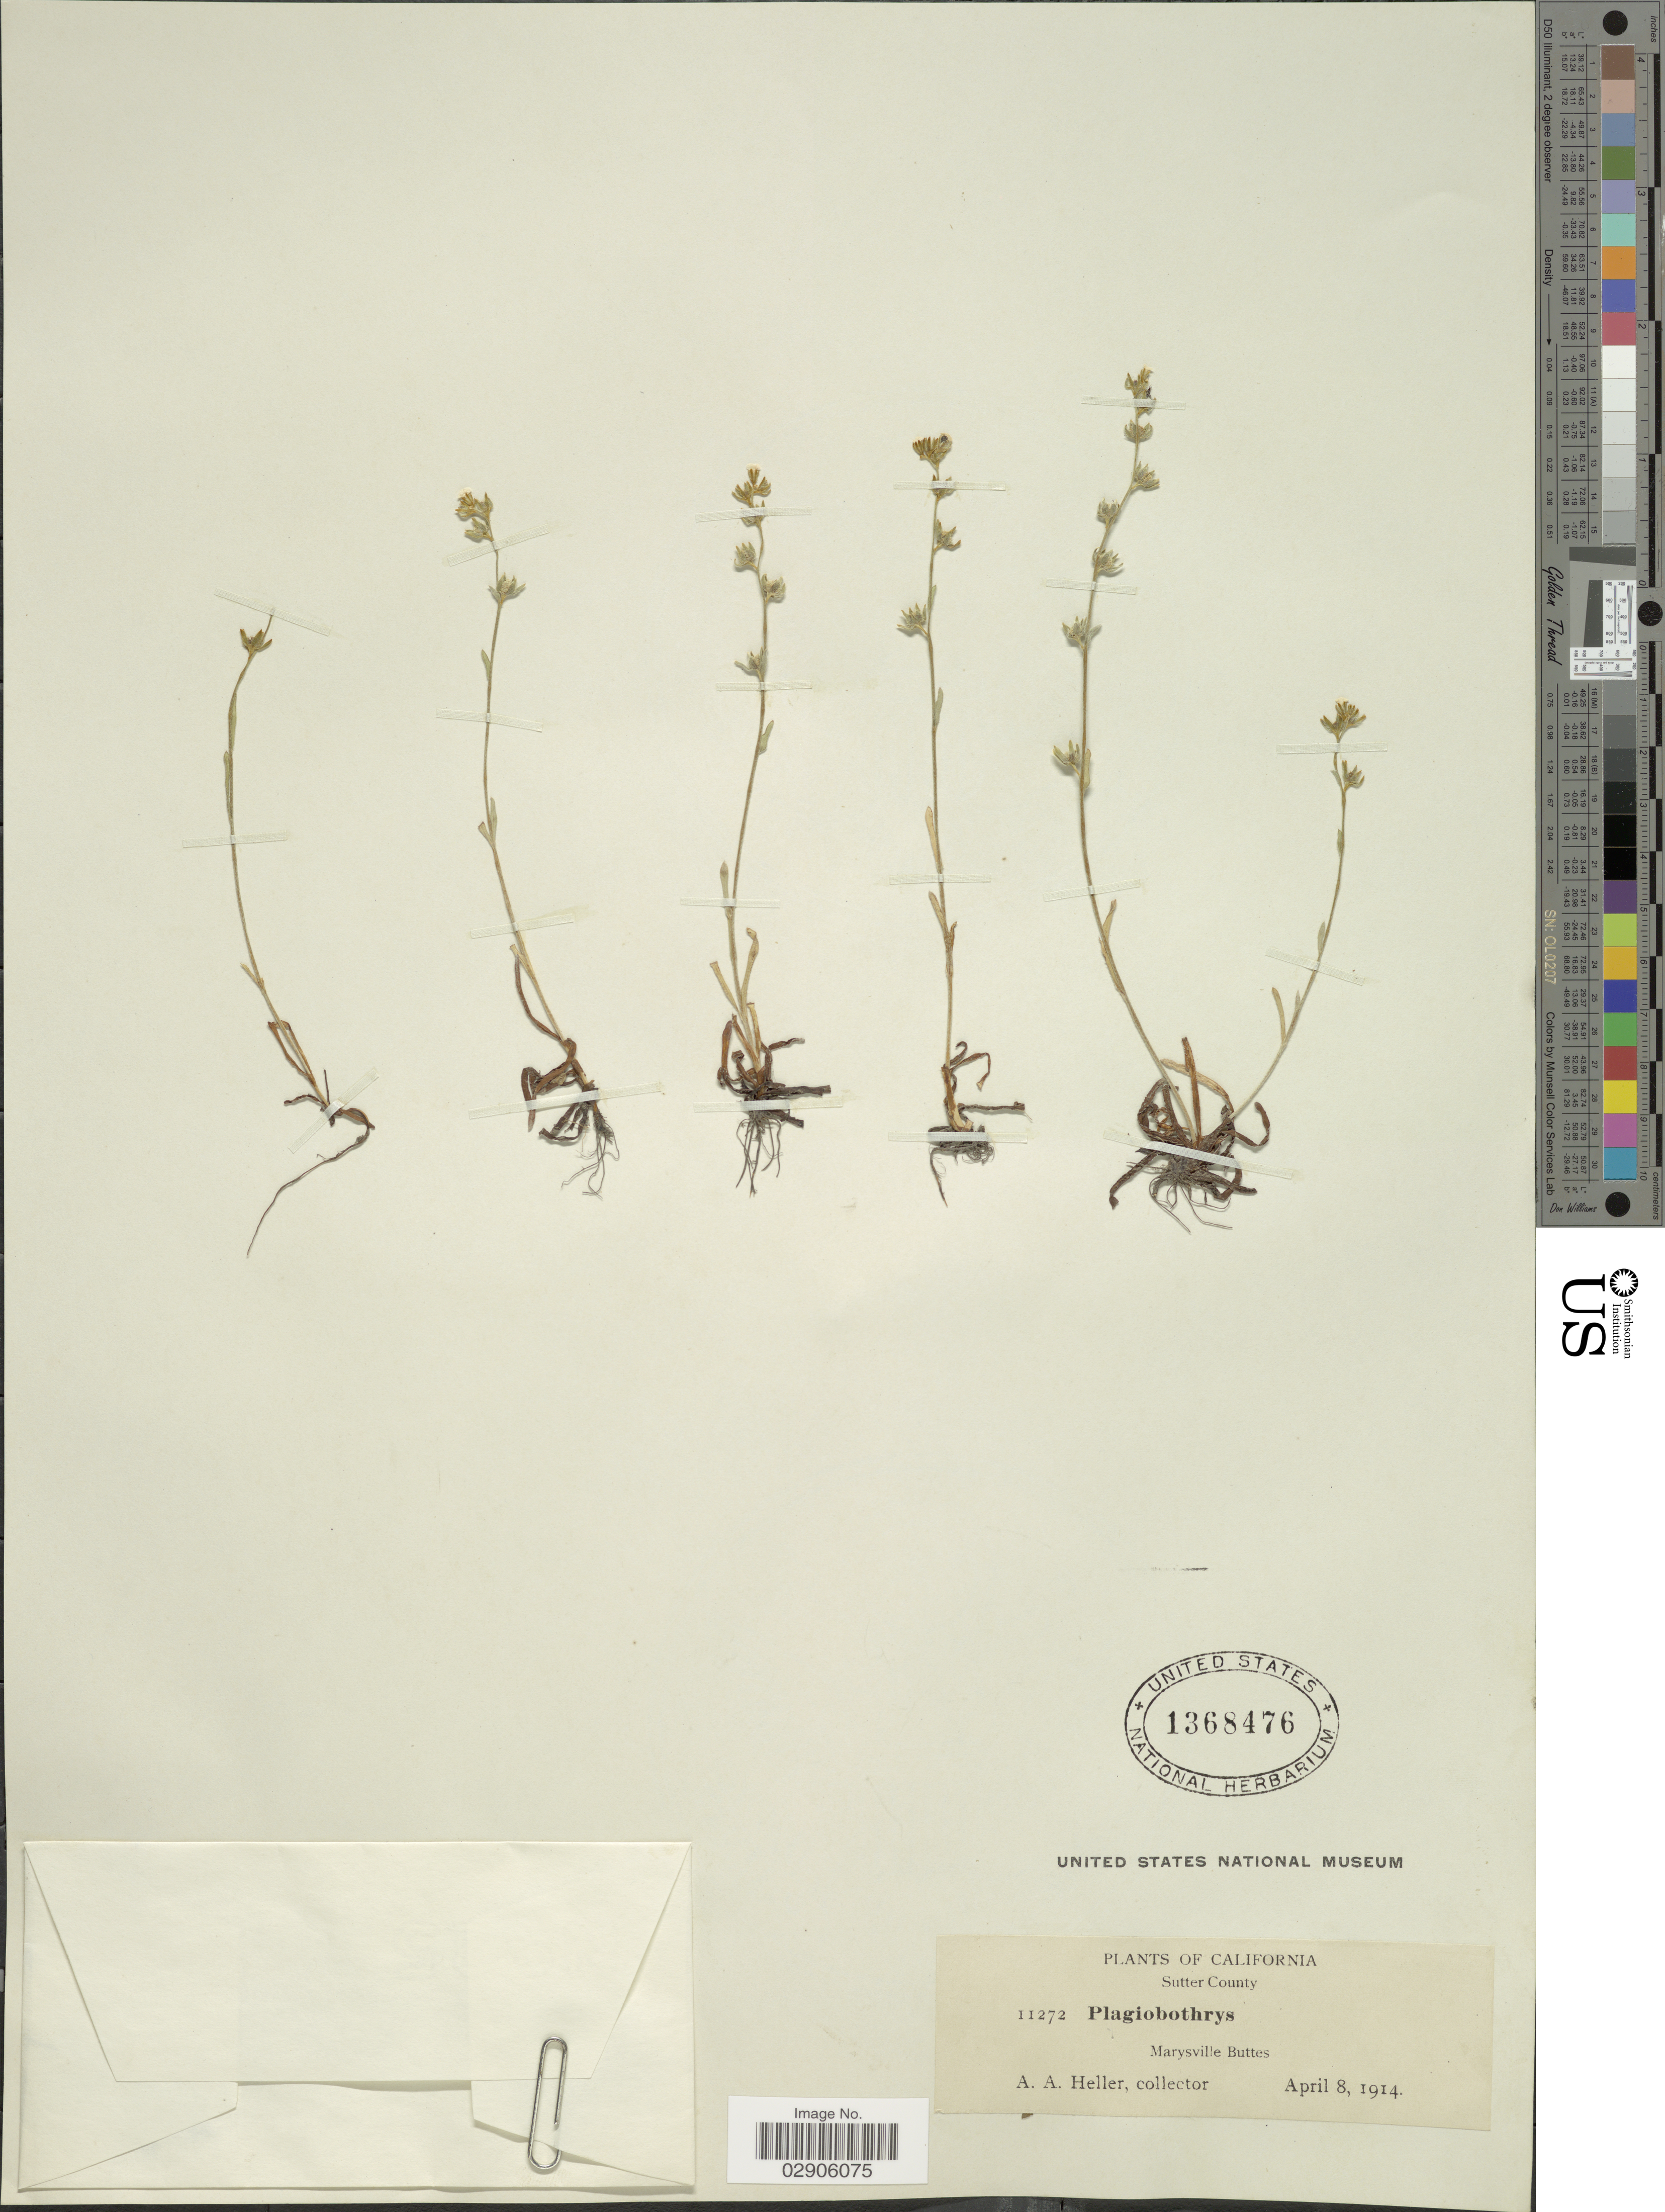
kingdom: Plantae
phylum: Tracheophyta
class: Magnoliopsida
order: Boraginales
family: Boraginaceae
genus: Plagiobothrys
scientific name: Plagiobothrys sp.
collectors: A. A. Heller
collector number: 11272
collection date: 1914-04-08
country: United States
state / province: California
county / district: Sutter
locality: Sutter County, Marysville County.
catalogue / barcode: US 1368476